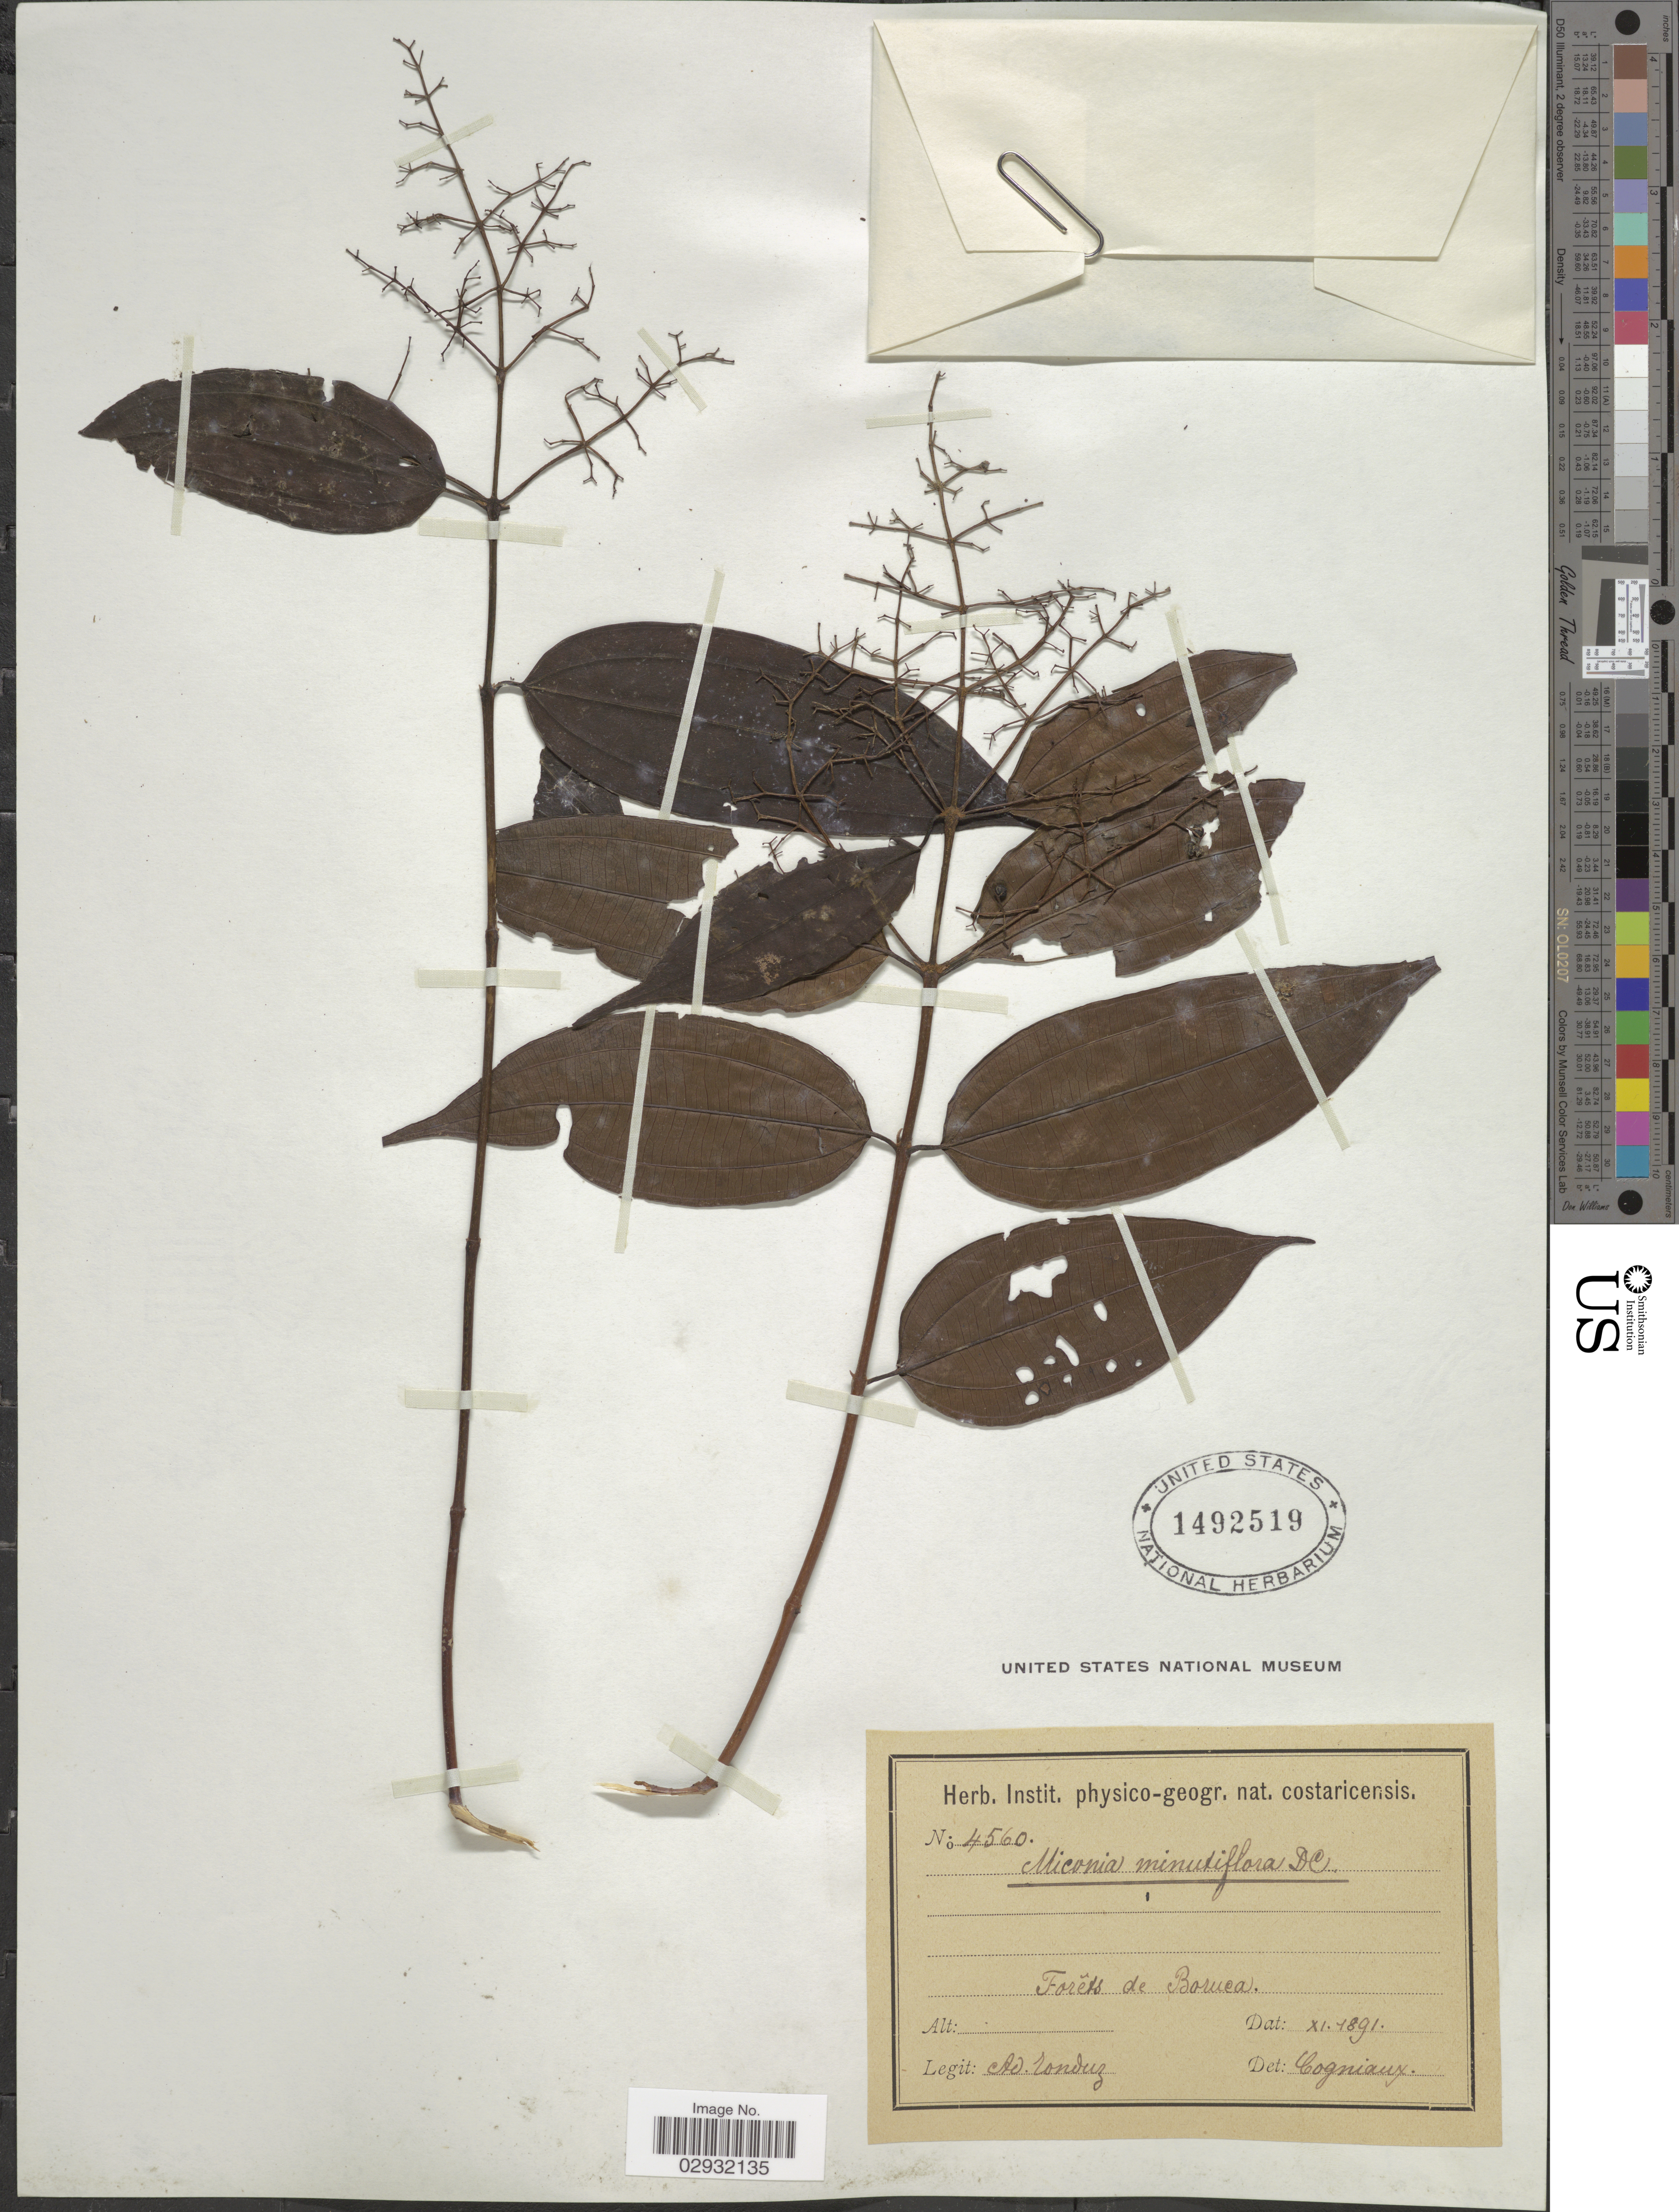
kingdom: Plantae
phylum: Tracheophyta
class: Magnoliopsida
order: Myrtales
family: Melastomataceae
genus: Miconia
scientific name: Miconia borealis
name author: Gleason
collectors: A. Tonduz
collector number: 4560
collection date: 1891-11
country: Costa Rica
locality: Forêts de Bornea.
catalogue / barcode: US 1492519